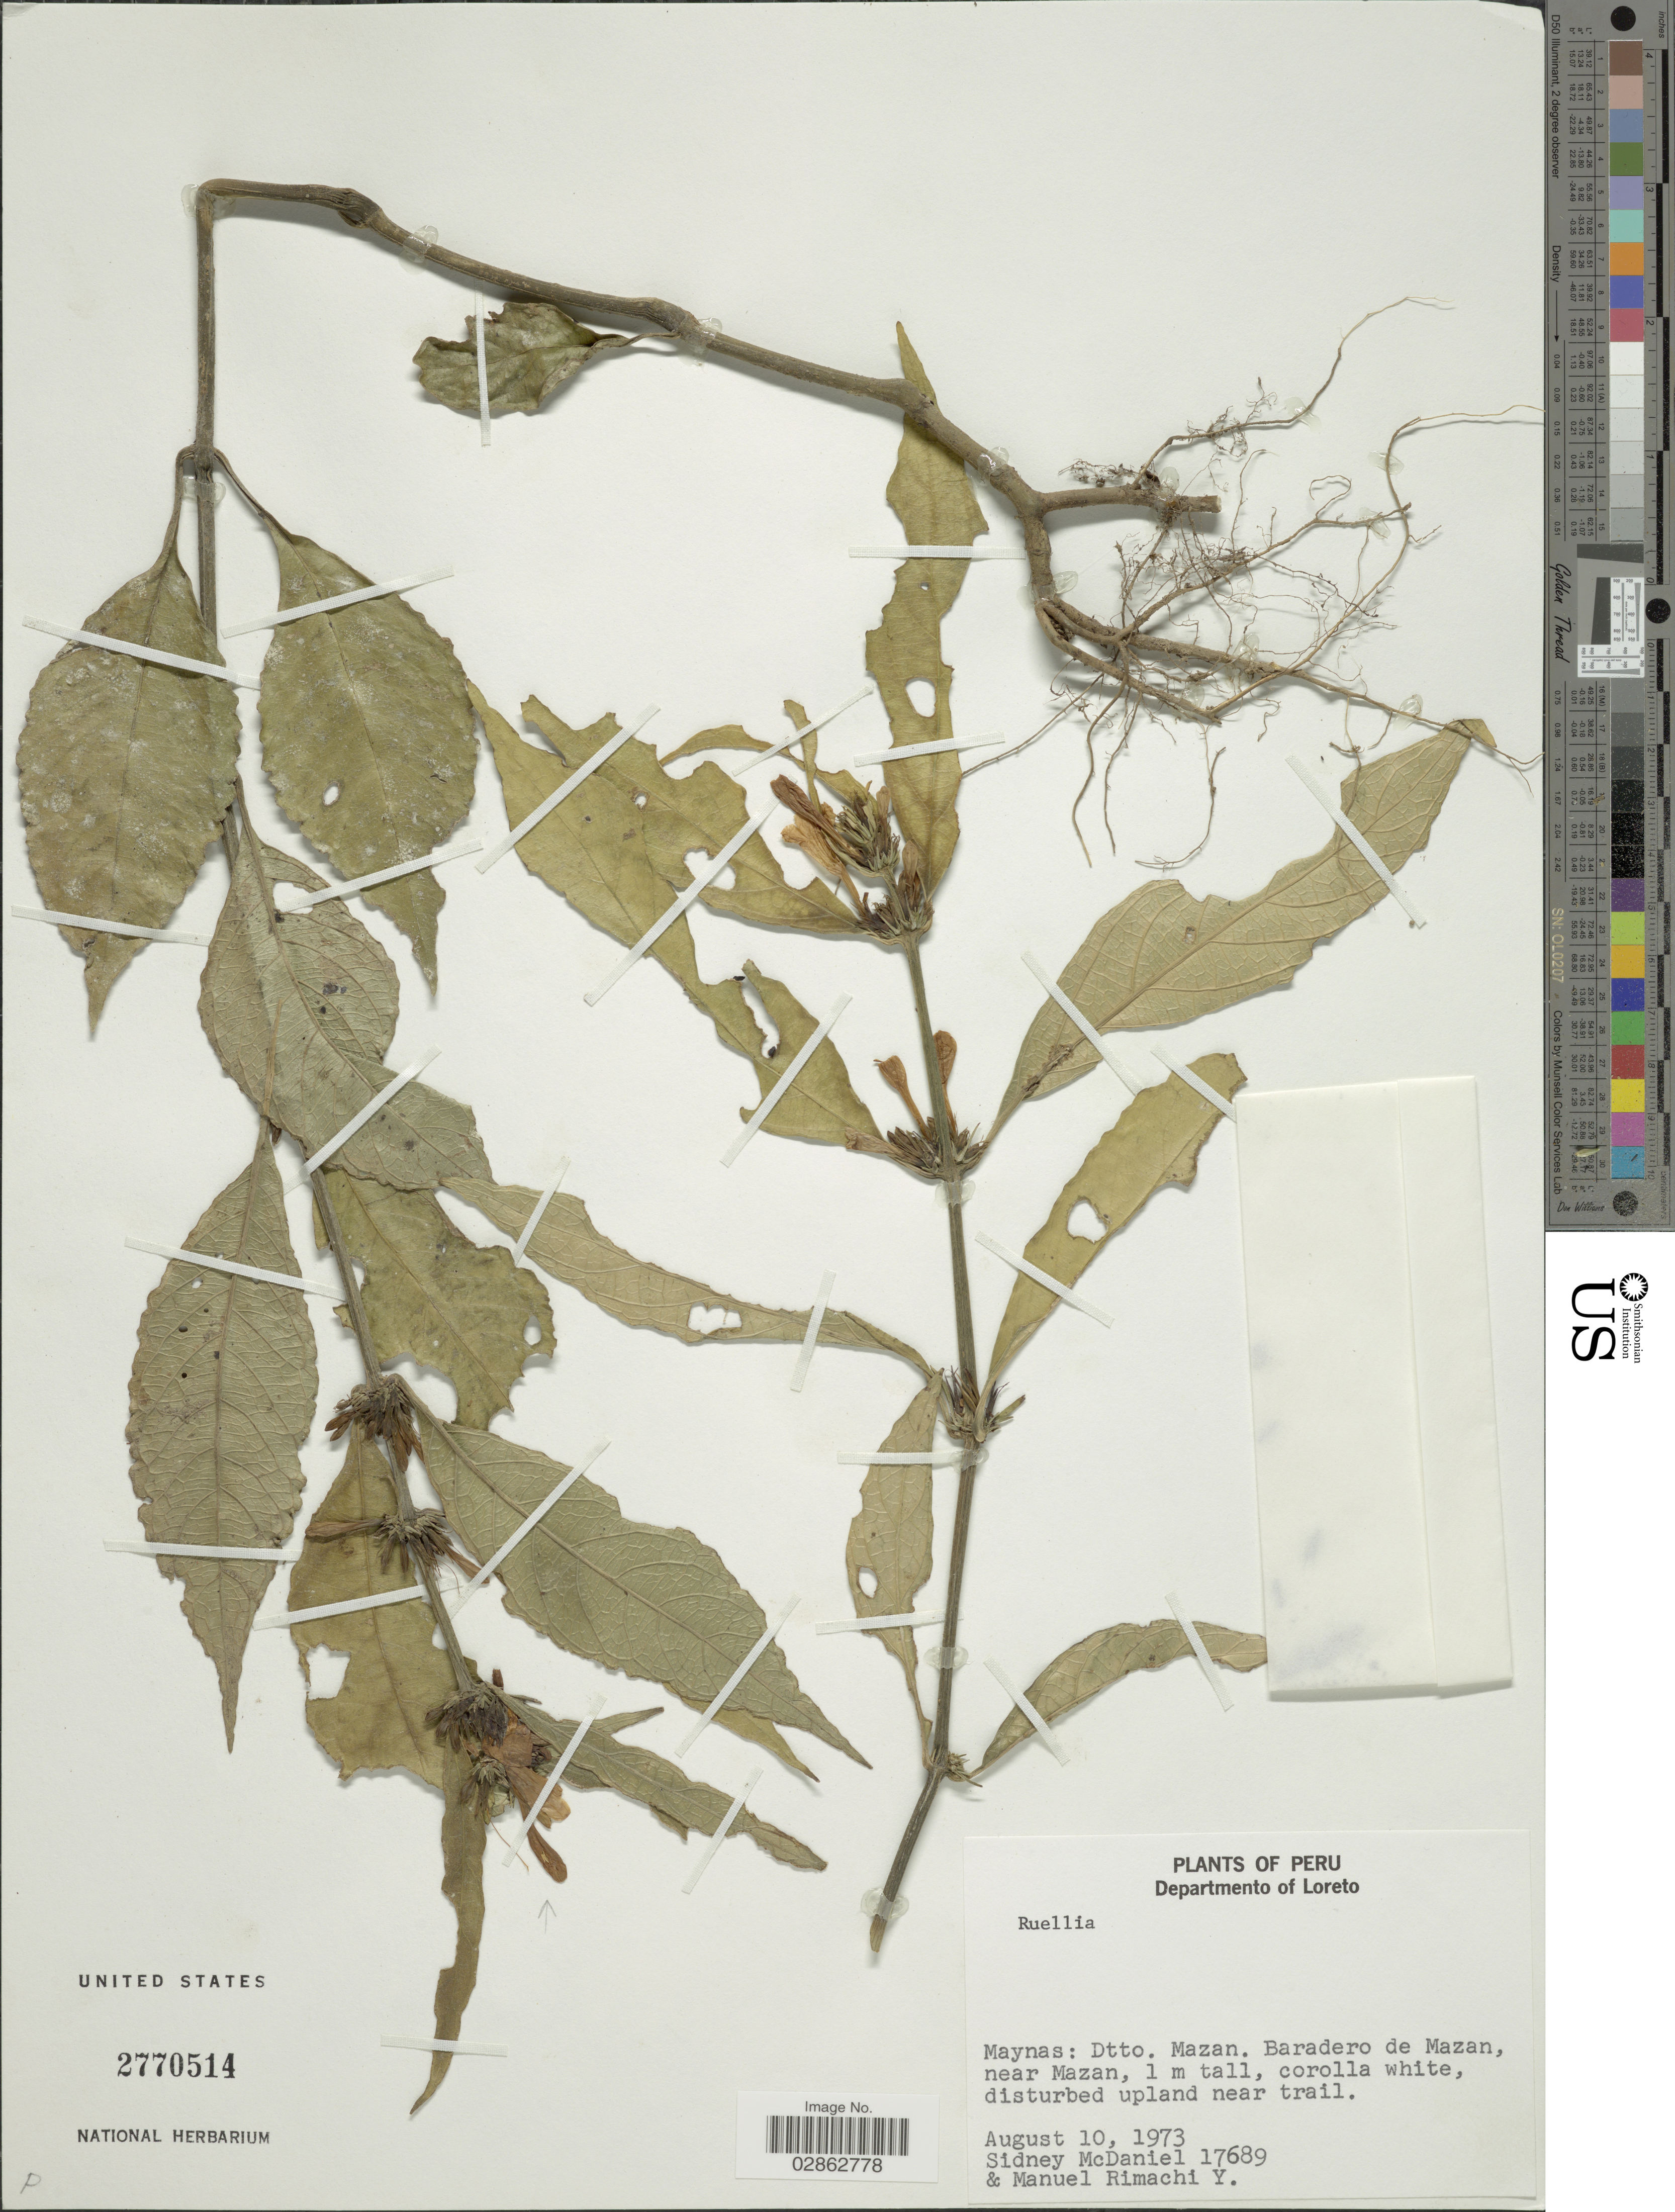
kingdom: Plantae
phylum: Tracheophyta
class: Magnoliopsida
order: Lamiales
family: Acanthaceae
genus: Ruellia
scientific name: Ruellia sp.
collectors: S. McDaniel & M. Rimachi Y.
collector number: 17689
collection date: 1973-08-10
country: Peru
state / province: Loreto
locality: Departmento of Loreto. Maynas: Dtto. Mazan. Baradero de Mazan, near Mazan.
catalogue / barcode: US 2770514